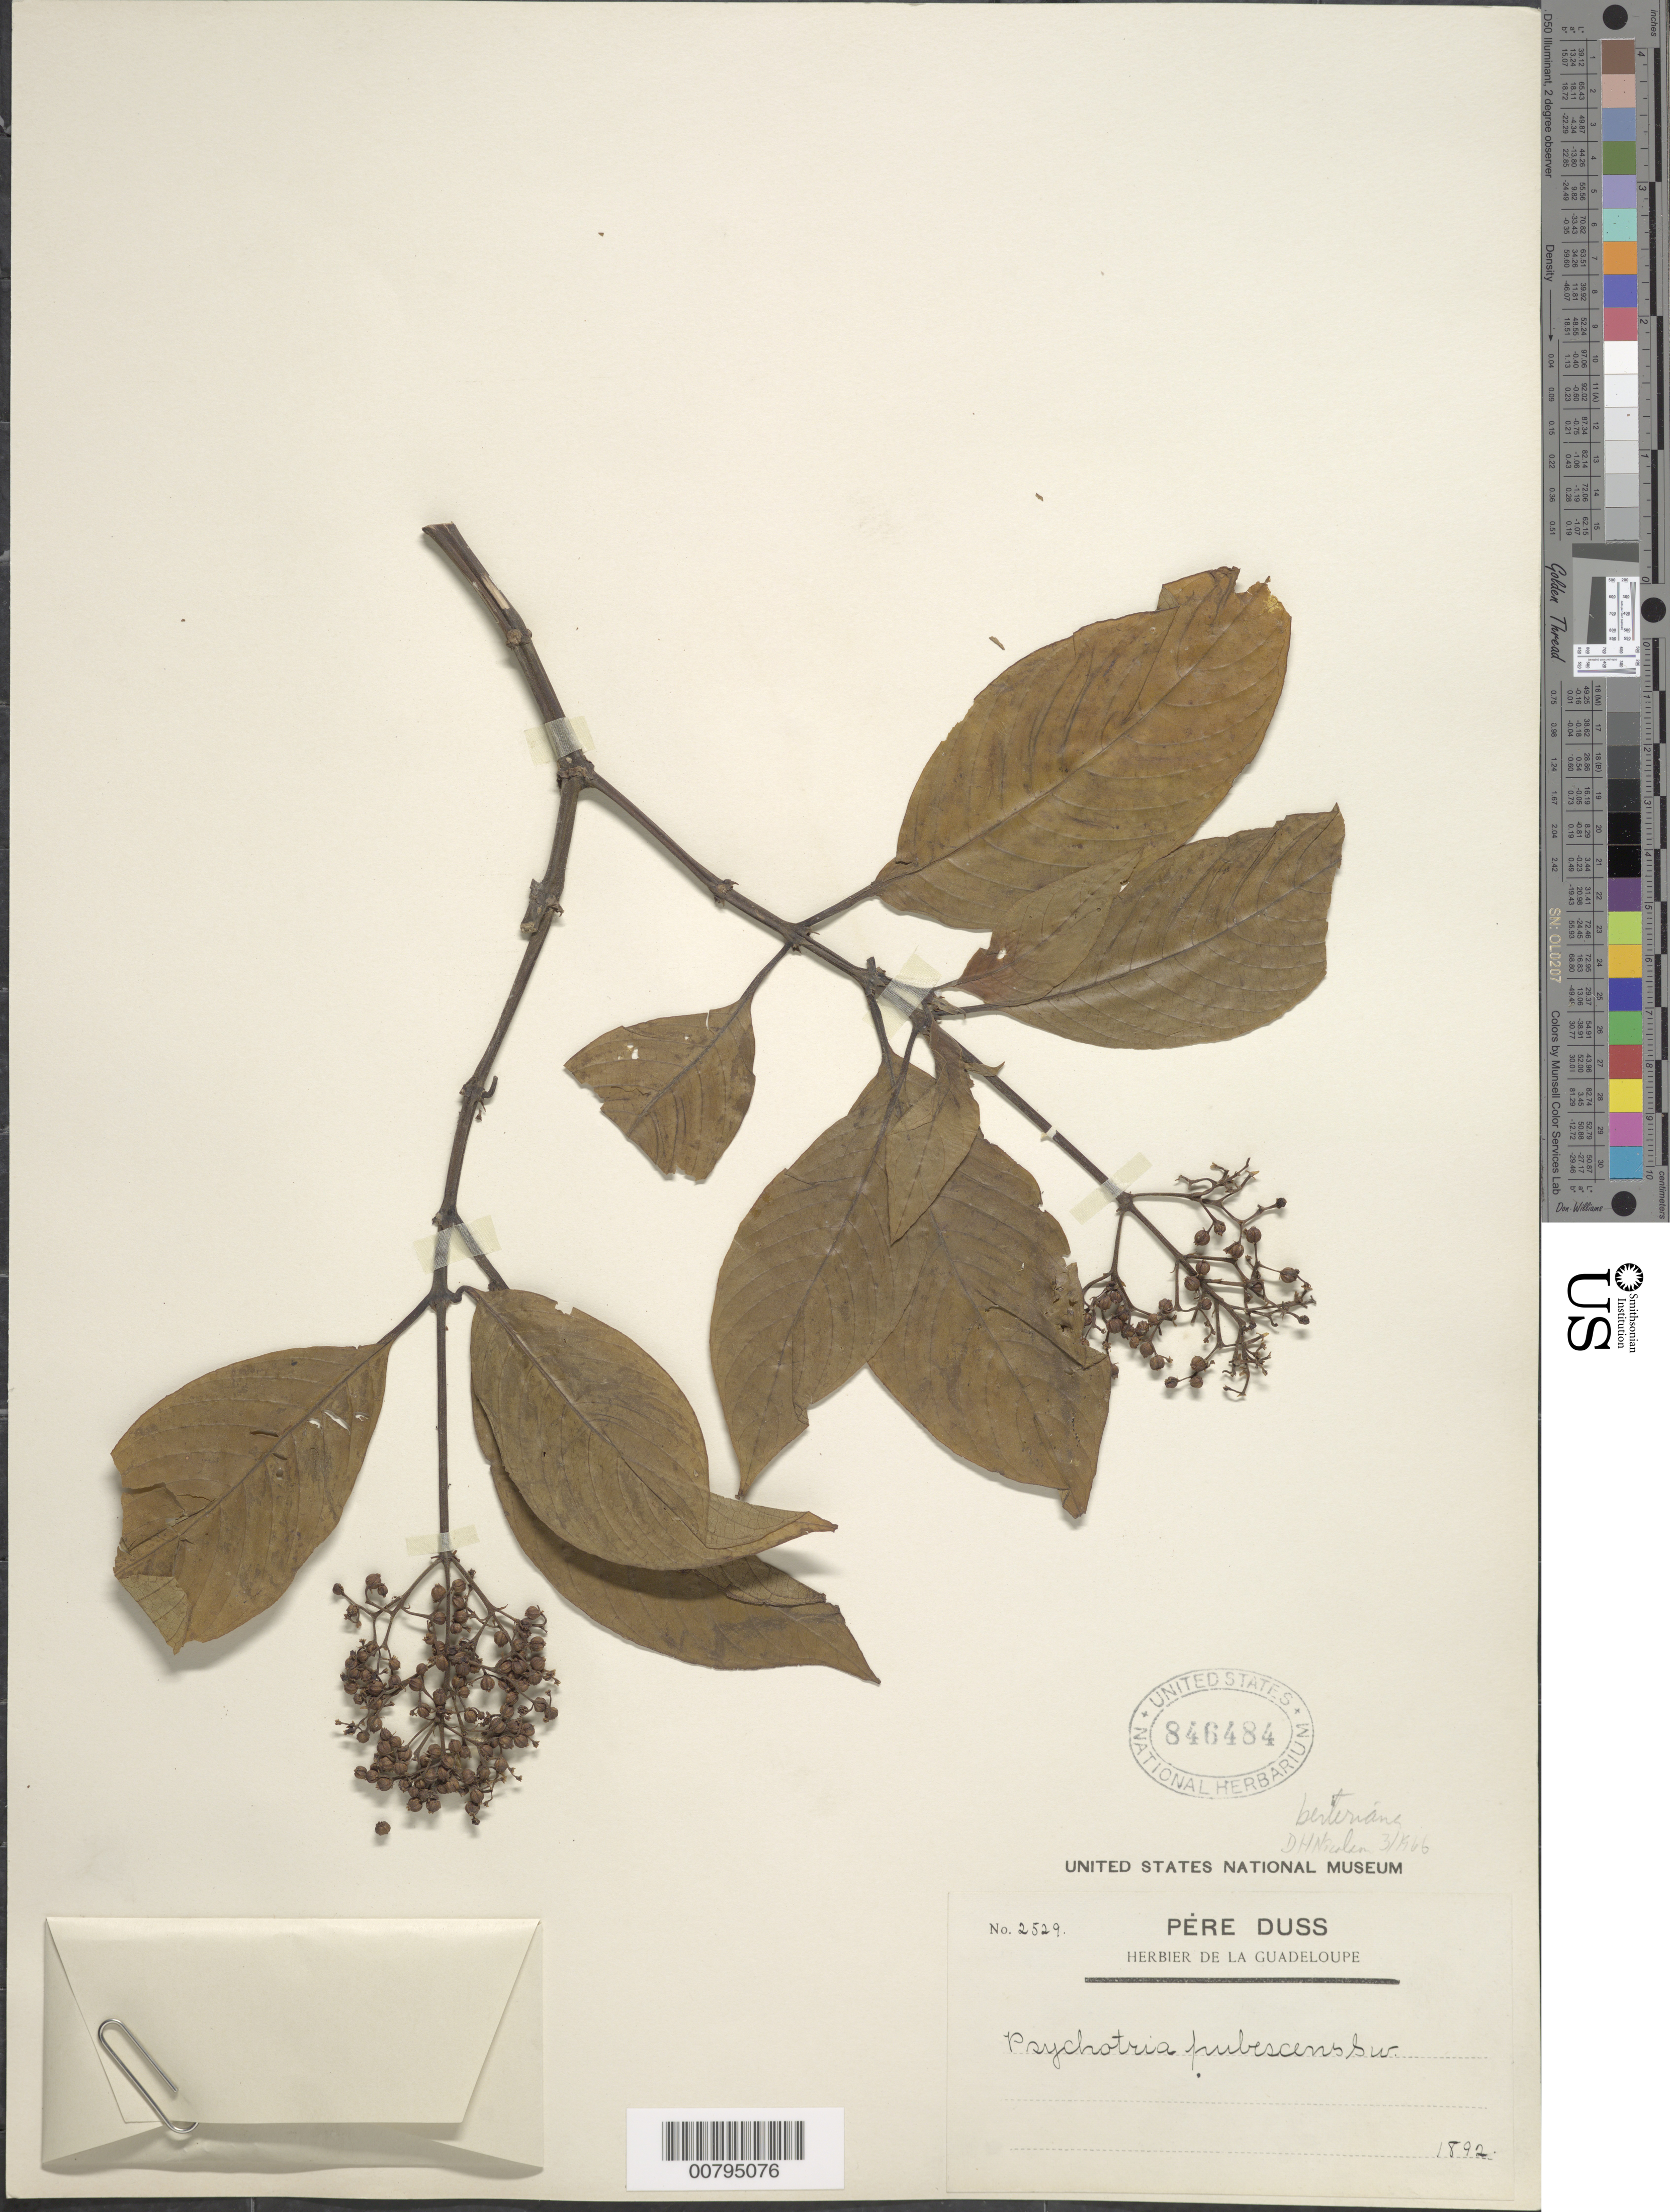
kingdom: Plantae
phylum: Tracheophyta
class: Magnoliopsida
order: Gentianales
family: Rubiaceae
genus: Psychotria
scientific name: Psychotria berteroana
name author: DC.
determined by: Nicolson, Dan H.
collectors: Père Duss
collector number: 2529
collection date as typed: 1892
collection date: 1892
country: Guadeloupe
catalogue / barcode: US 846484